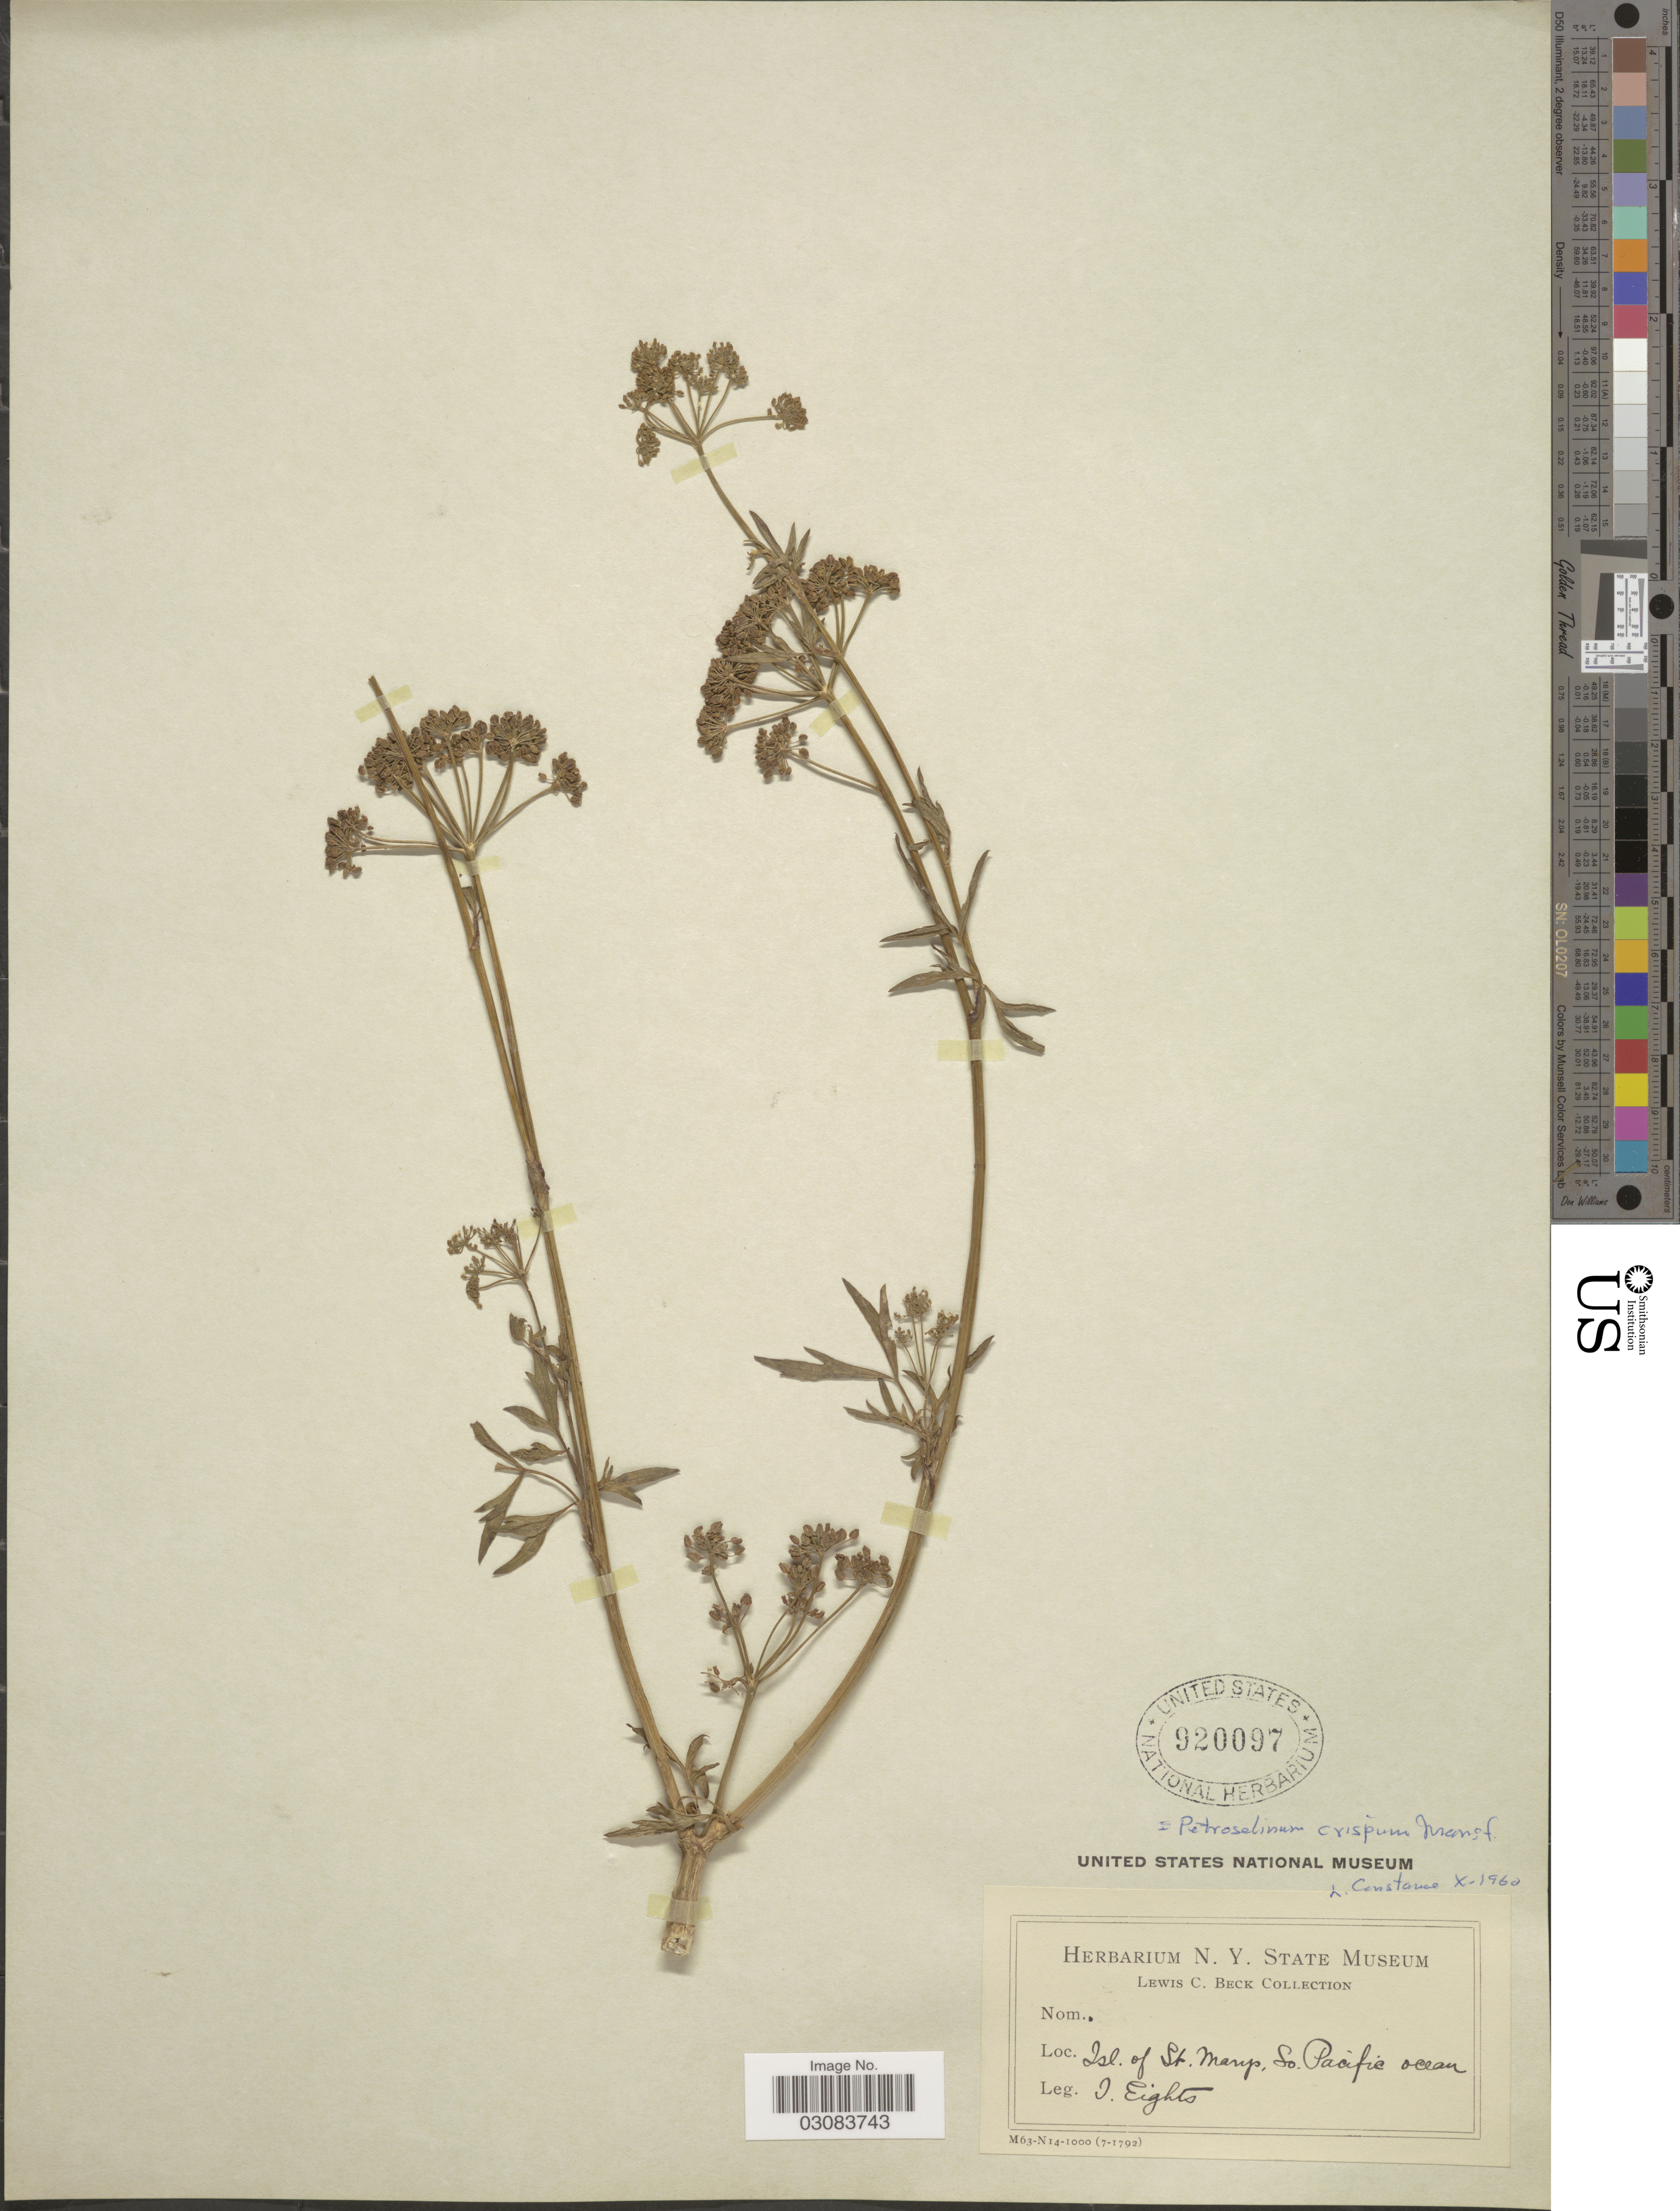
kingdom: Plantae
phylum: Tracheophyta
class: Magnoliopsida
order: Apiales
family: Apiaceae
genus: Petroselinum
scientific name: Petroselinum crispum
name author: (Mill.) Fuss.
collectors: J. Eights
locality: Isl. of St. Marys, So. Pacific ocean.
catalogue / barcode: US 920097